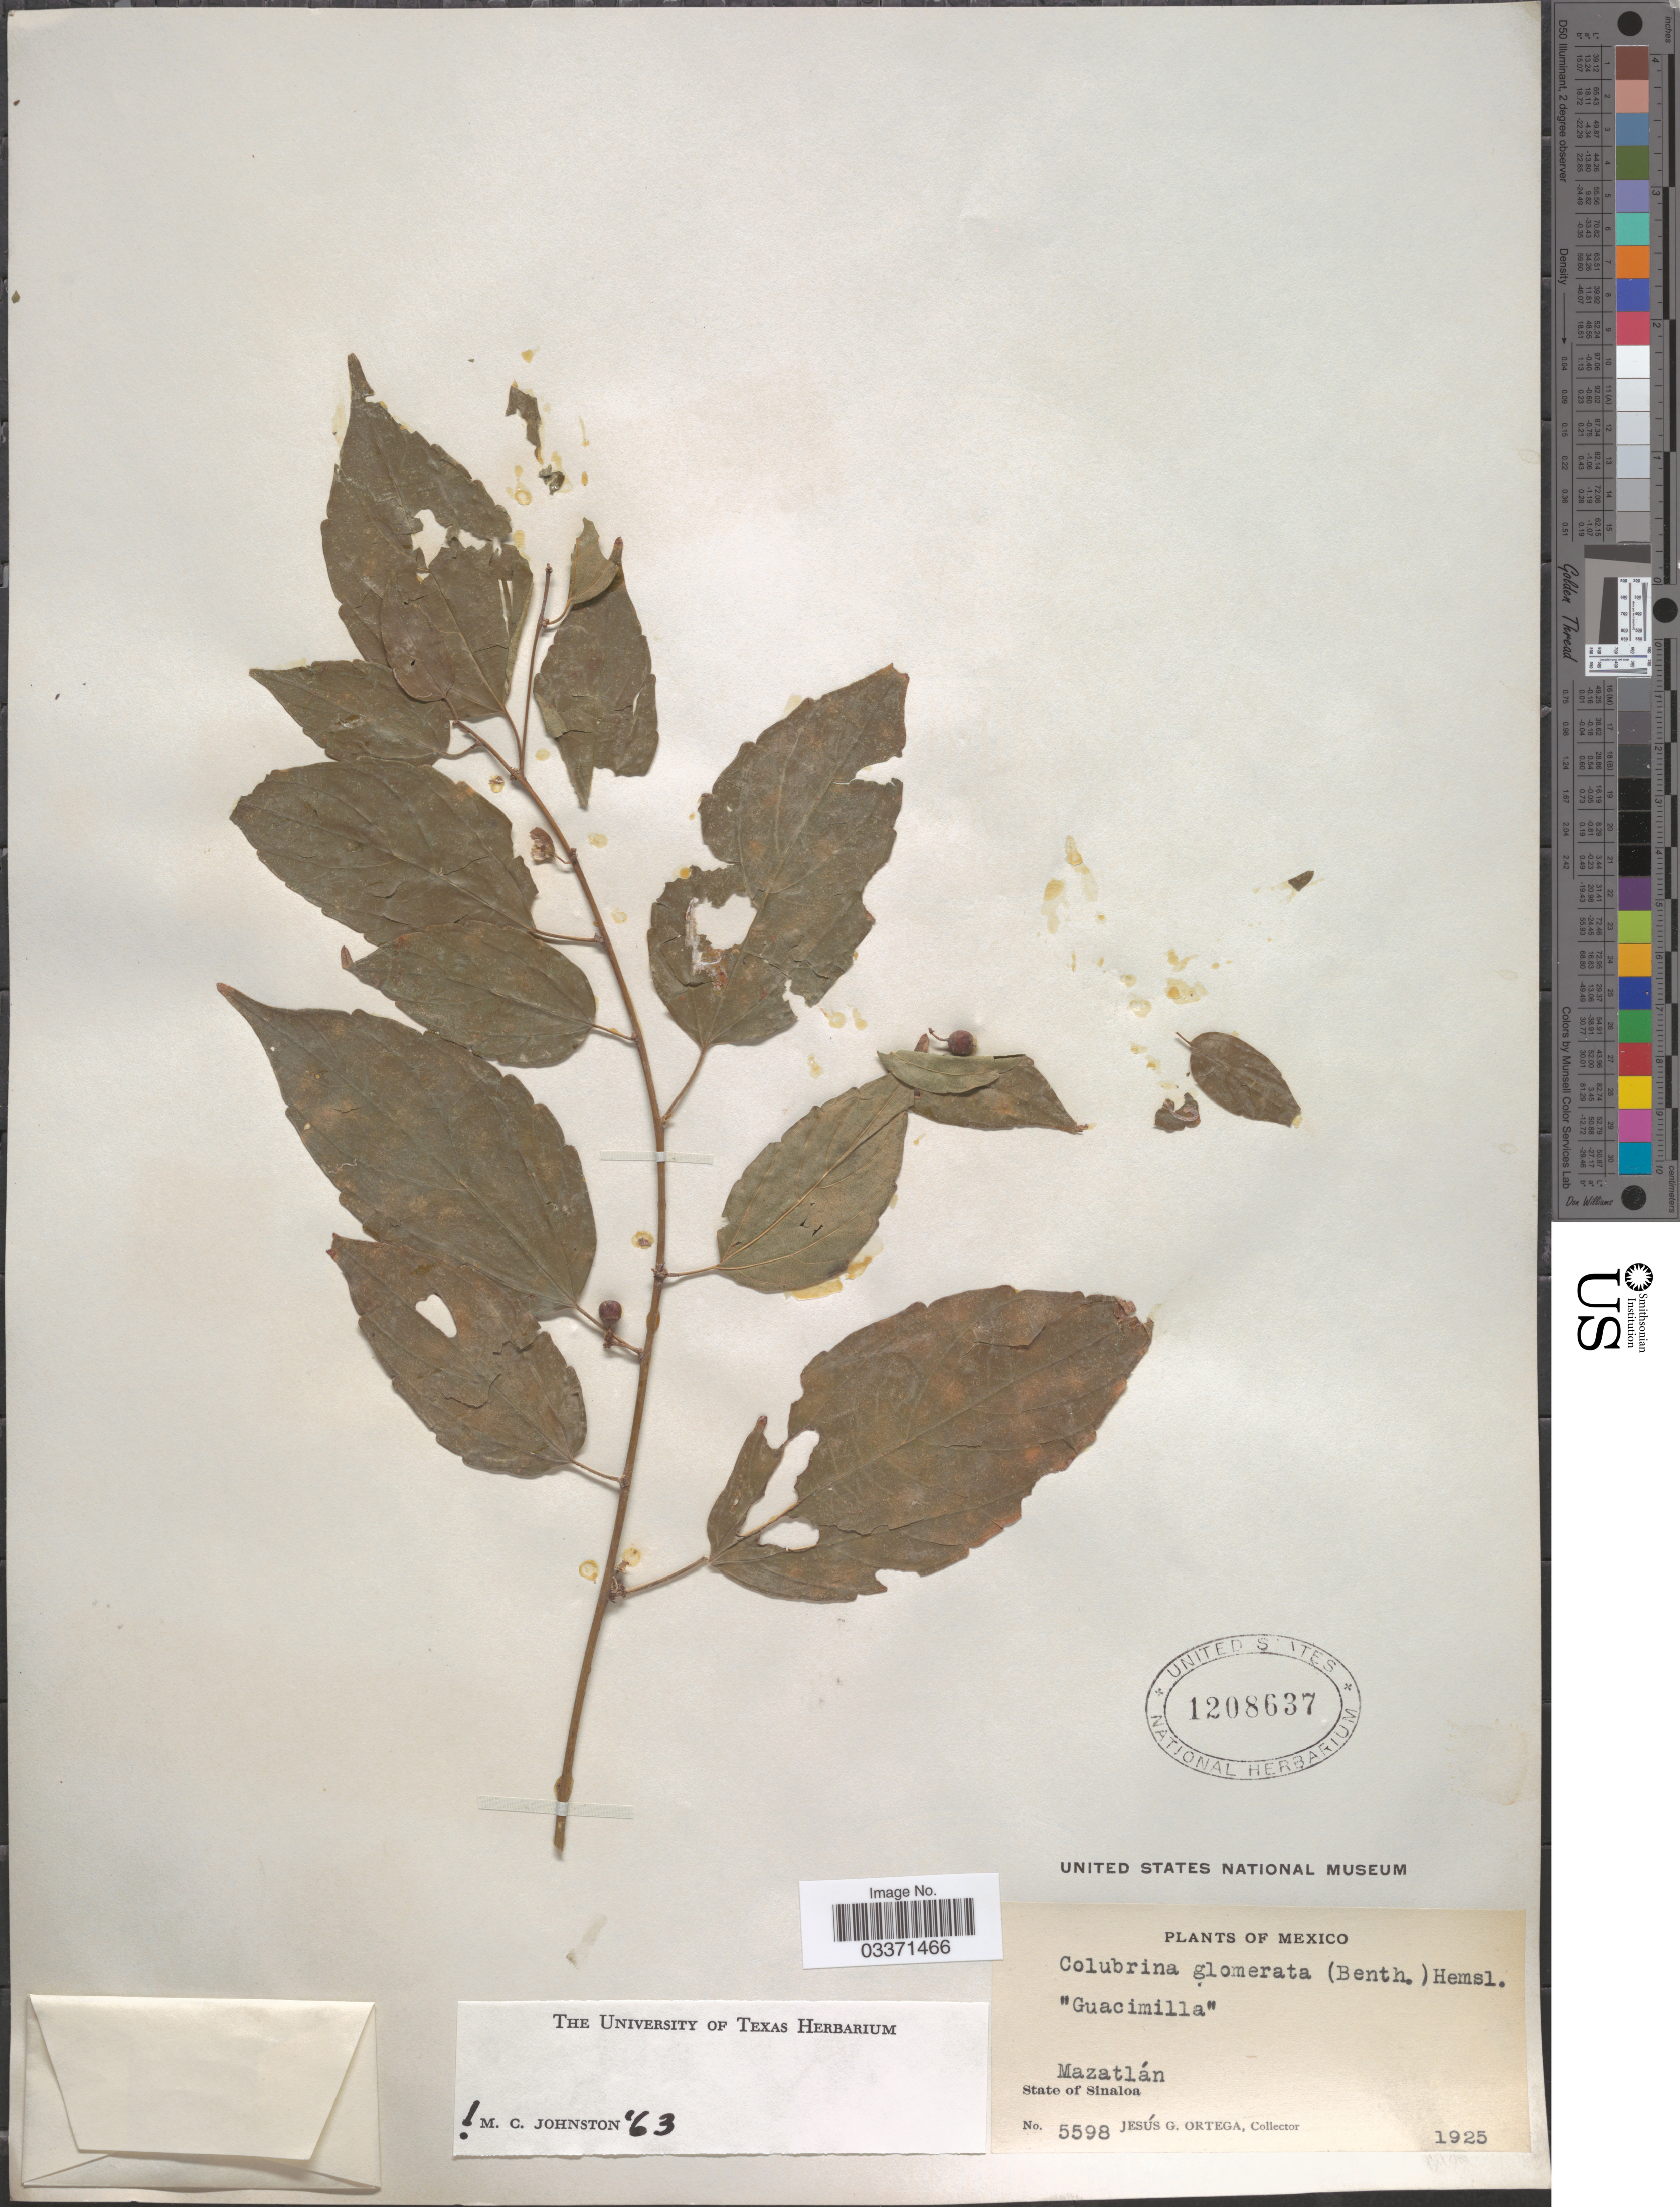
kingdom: Plantae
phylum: Tracheophyta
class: Magnoliopsida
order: Rosales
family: Rhamnaceae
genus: Colubrina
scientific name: Colubrina glabra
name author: S. Watson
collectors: J. Ortega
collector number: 5598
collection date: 1925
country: Mexico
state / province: Sinaloa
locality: Mazatlán.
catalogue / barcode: US 1208637